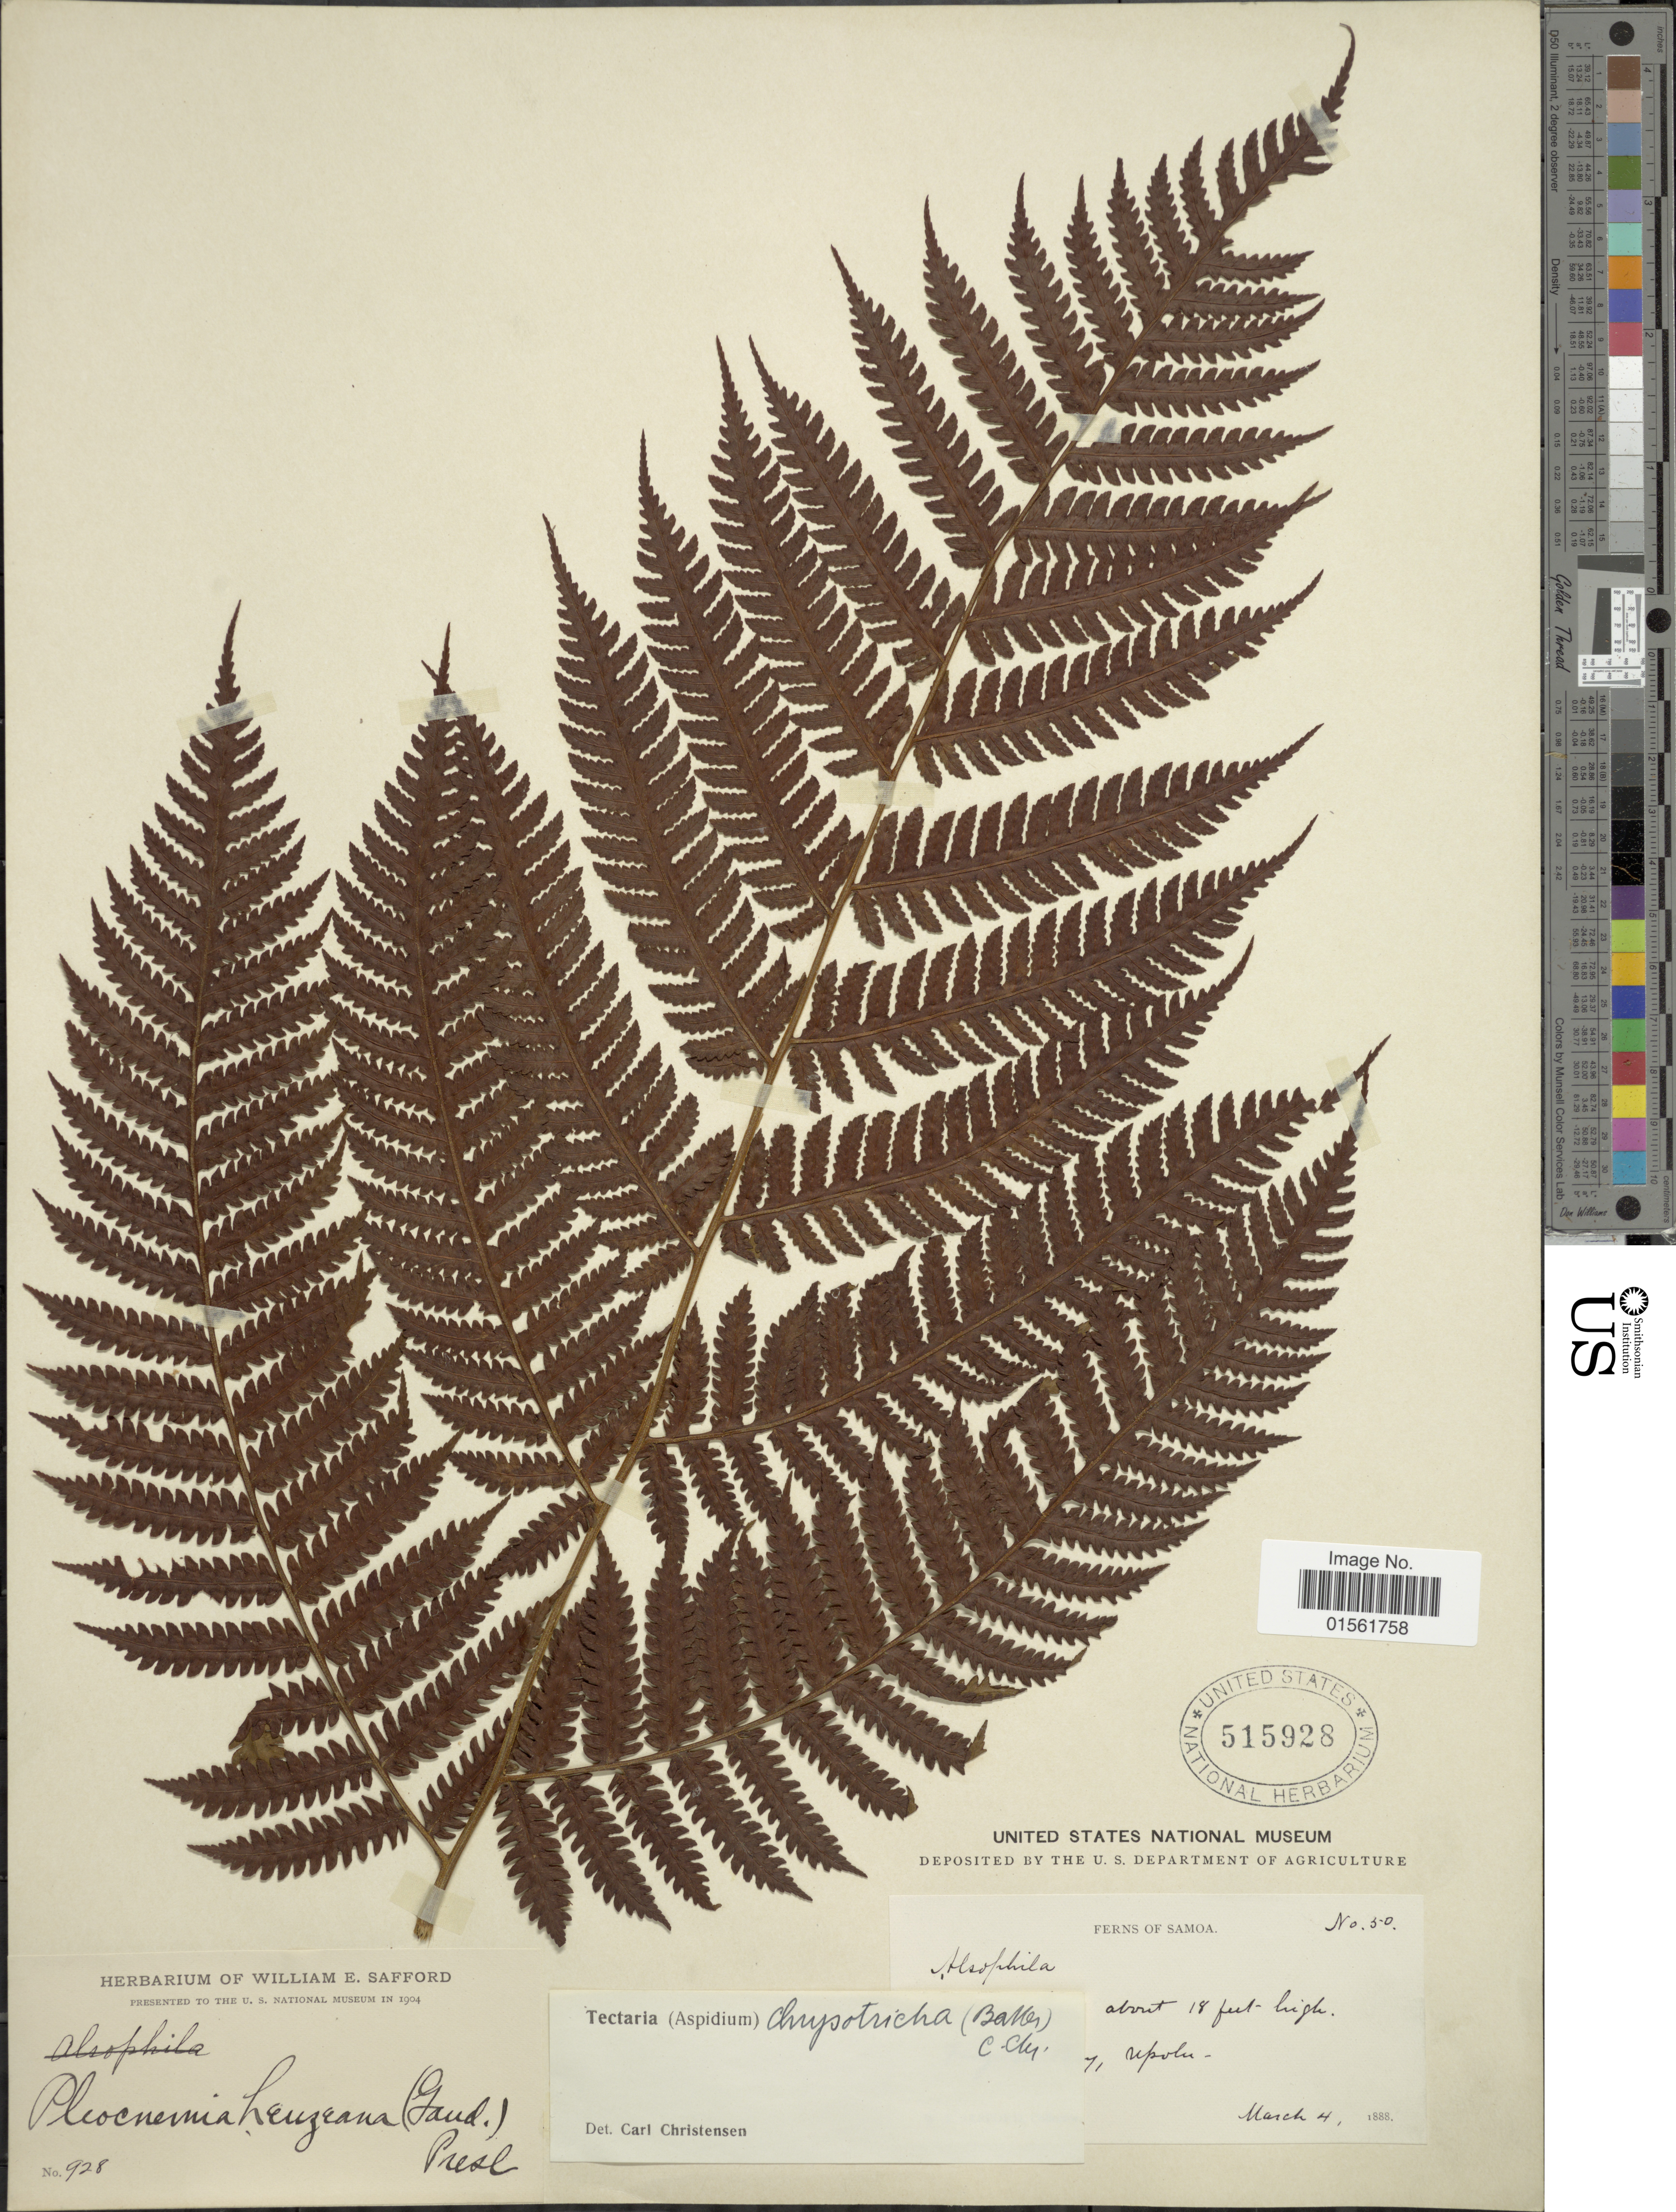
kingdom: Plantae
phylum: Tracheophyta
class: Polypodiopsida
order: Polypodiales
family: Dryopteridaceae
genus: Pleocnemia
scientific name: Pleocnemia cumingiana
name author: C. Presl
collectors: ex herb. W. E. Safford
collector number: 928/50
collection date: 1888-03-04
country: Samoa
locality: Samoa. [illegible text]y, Upolu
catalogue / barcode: US 515928